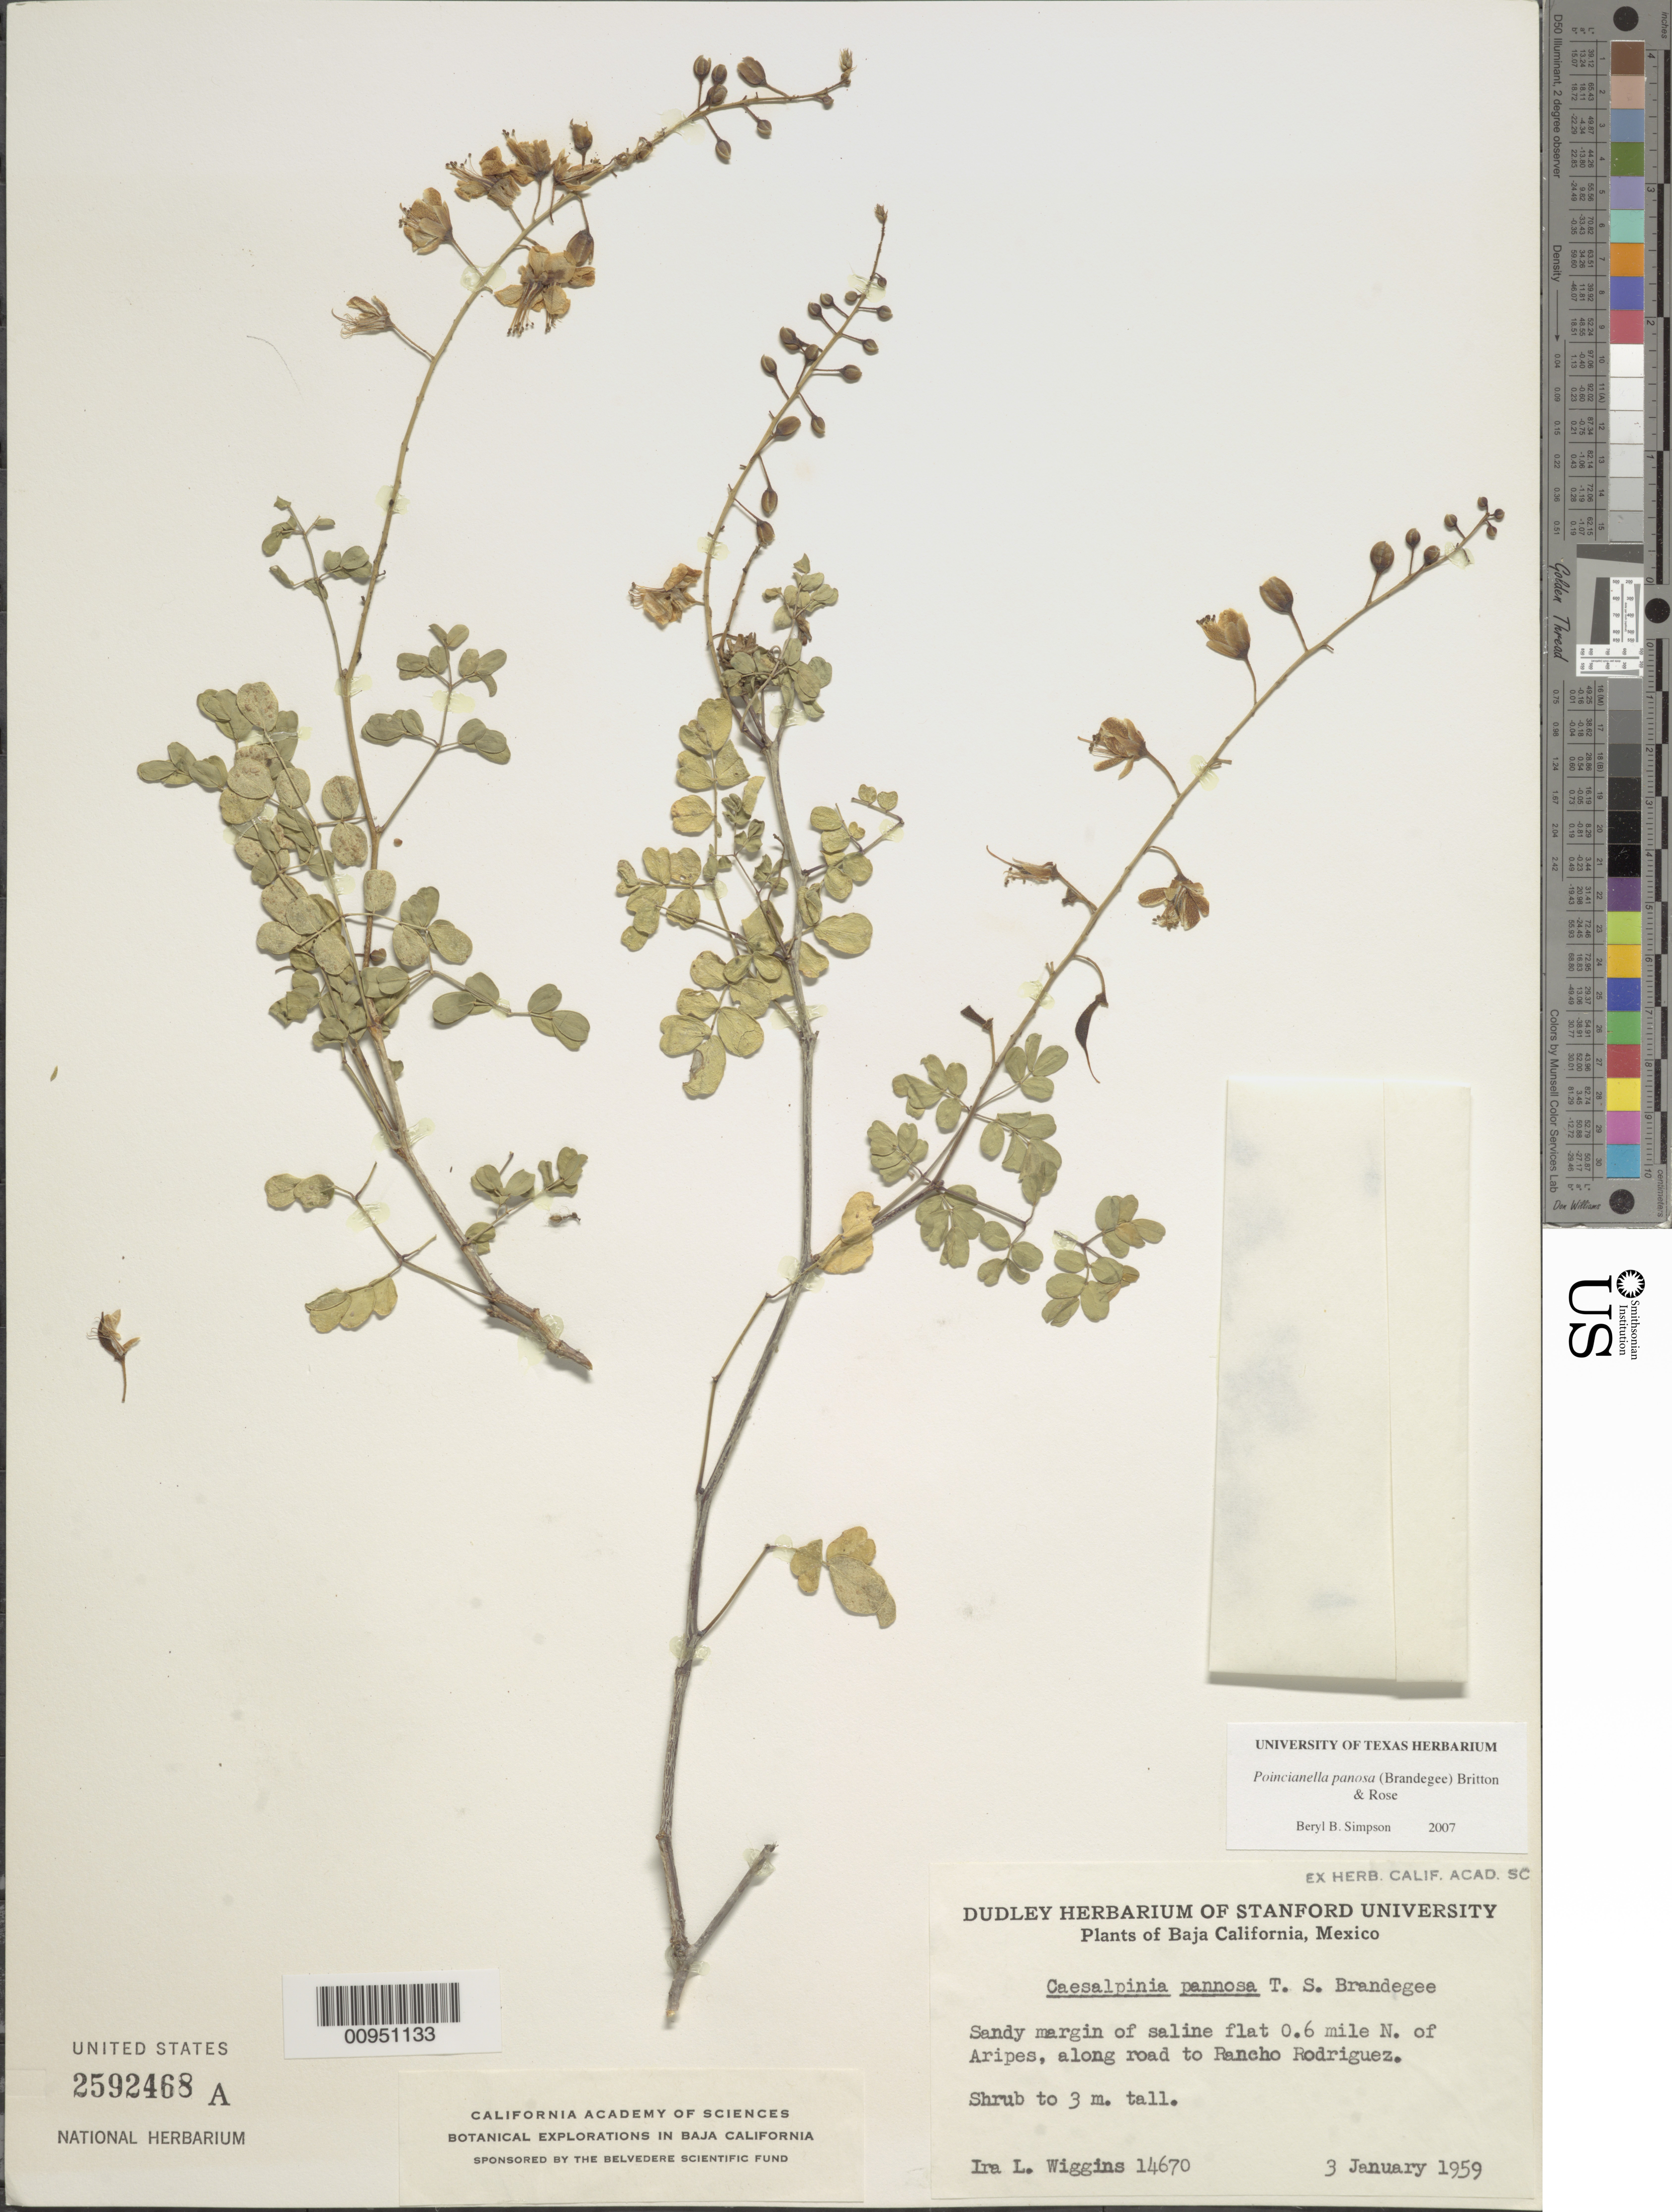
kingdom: Plantae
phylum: Tracheophyta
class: Magnoliopsida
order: Fabales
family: Fabaceae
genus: Erythrostemon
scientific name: Erythrostemon pannosus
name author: (K. Brandegee) Gagnon & G.P. Lewis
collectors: I. L. Wiggins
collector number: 14670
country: Mexico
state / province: Baja California Sur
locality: N of Aripes, along road to Rancho Rodriguez.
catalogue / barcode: US 2592468A